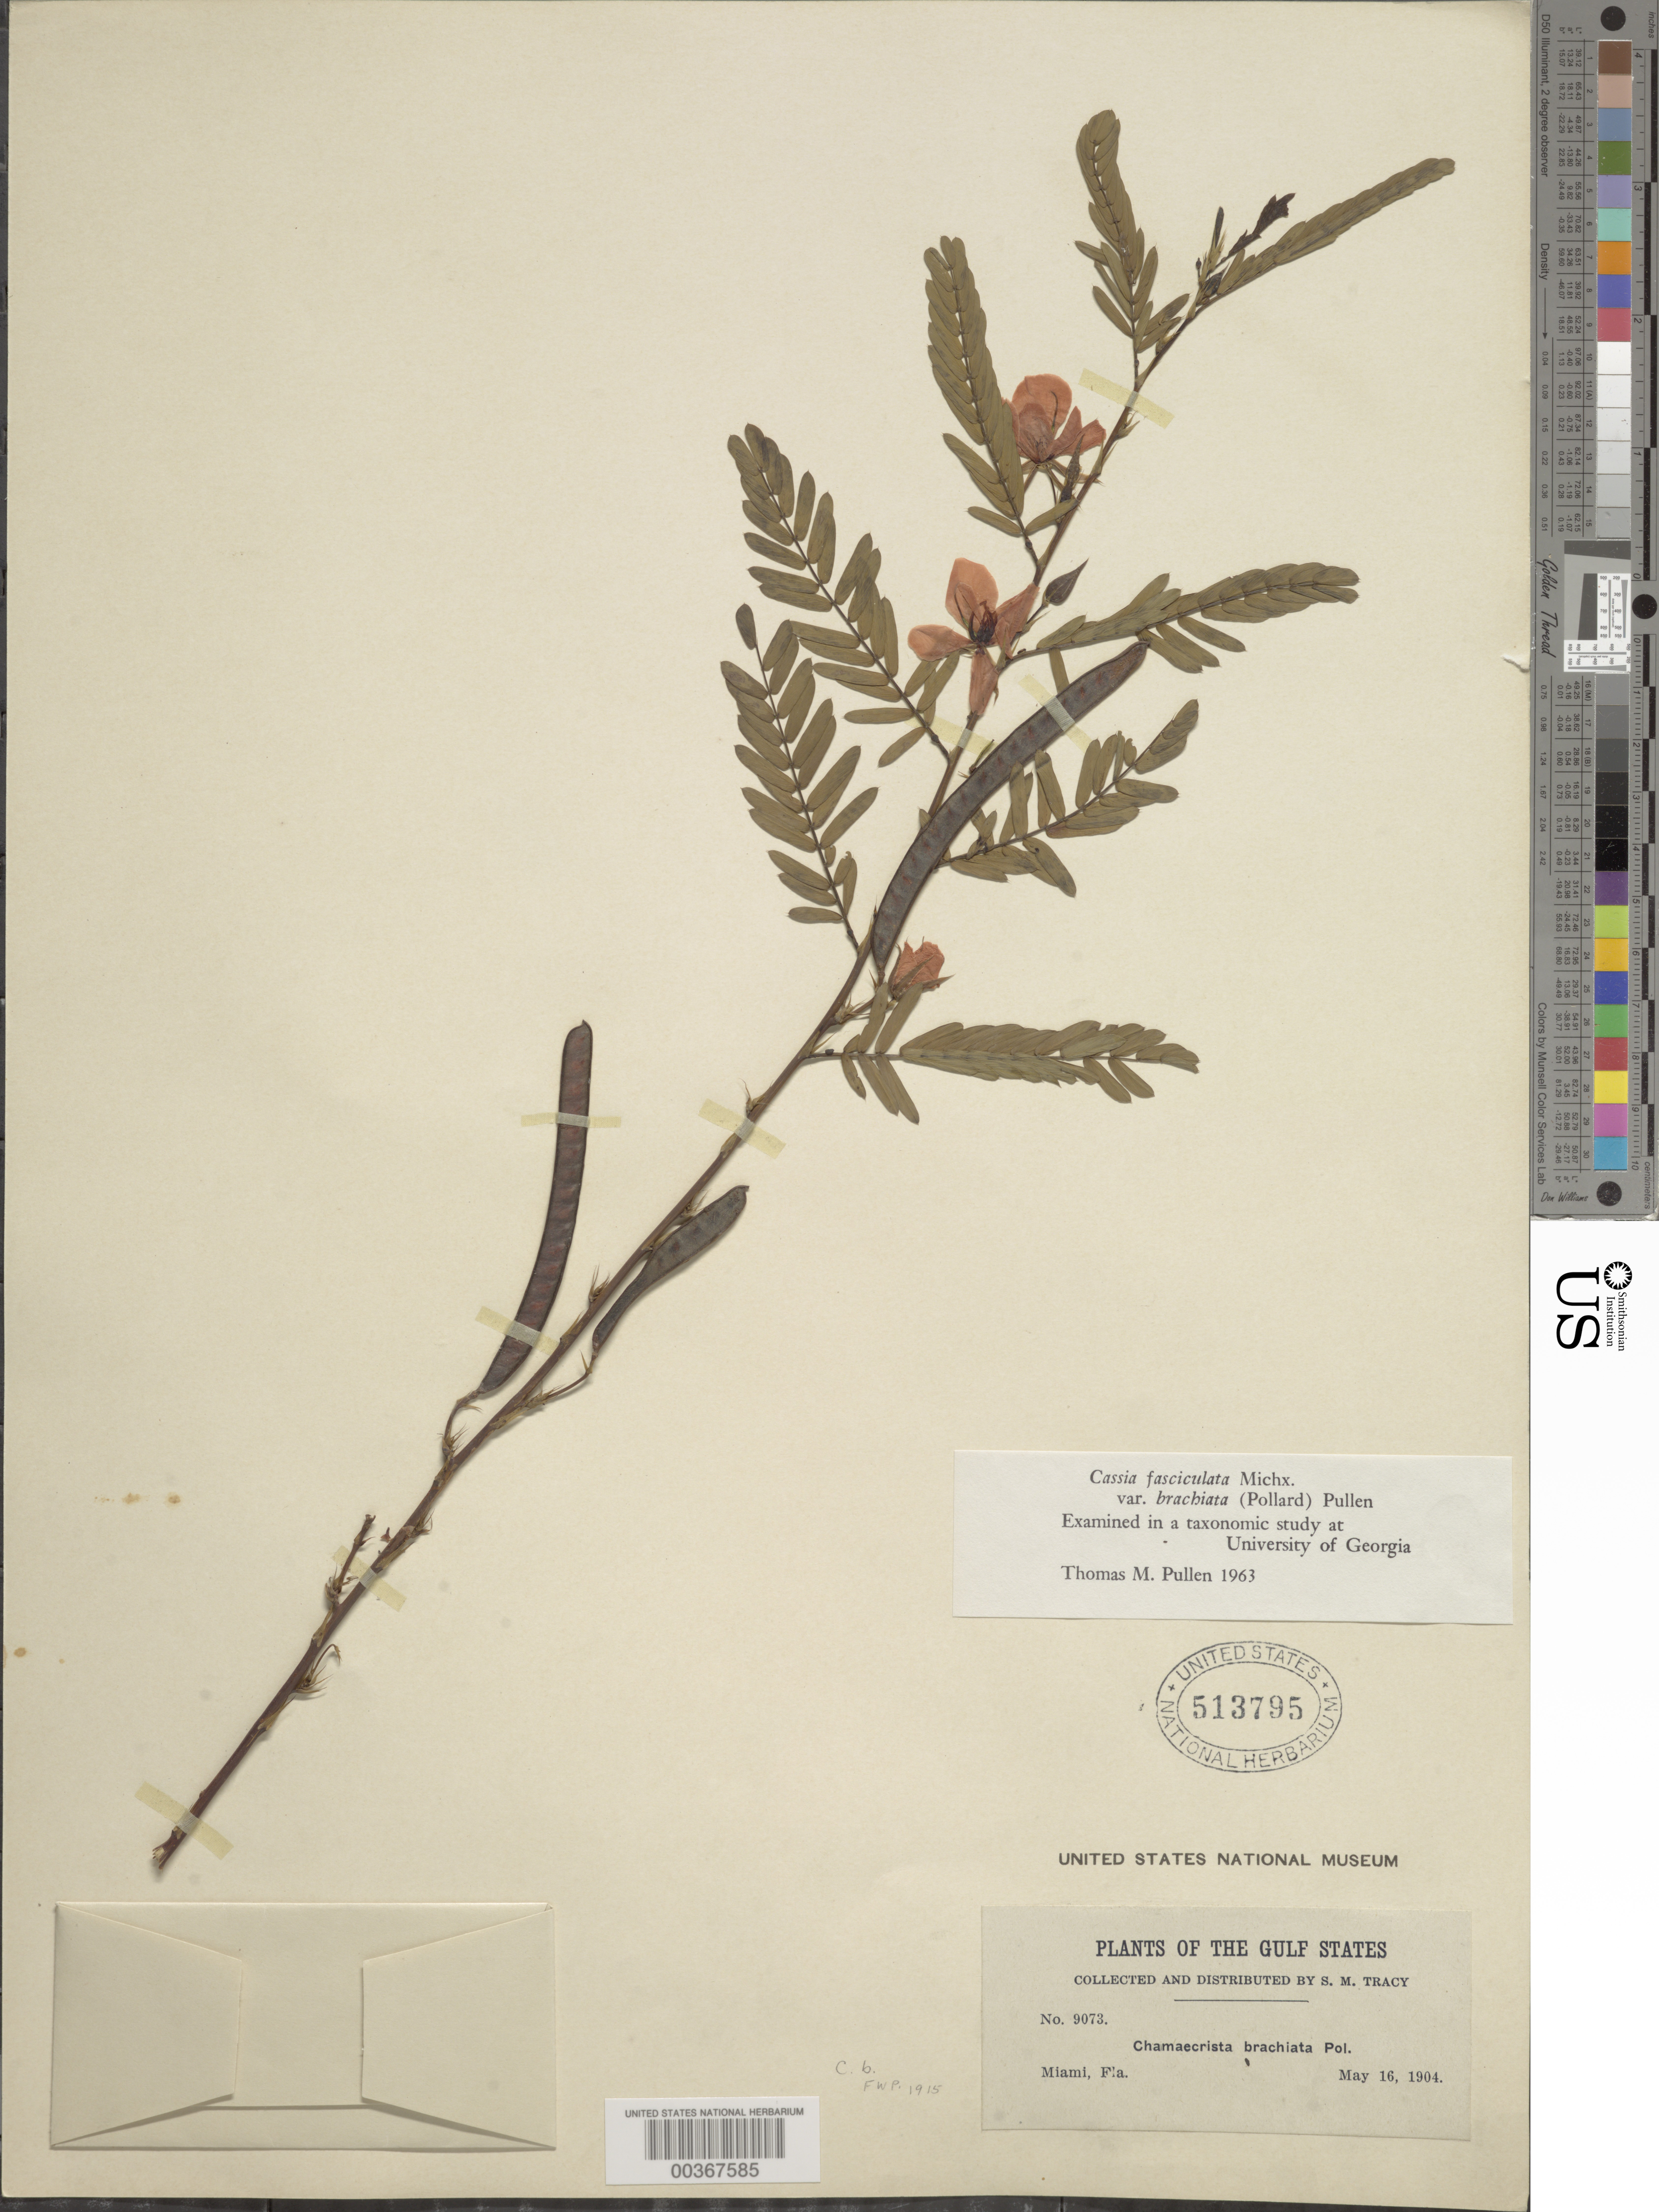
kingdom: Plantae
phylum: Tracheophyta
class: Magnoliopsida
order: Fabales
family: Fabaceae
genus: Chamaecrista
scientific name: Chamaecrista fasciculata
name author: (Michx.) Greene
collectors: S. M. Tracy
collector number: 9073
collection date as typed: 16 May 1904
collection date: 1904-05-16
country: United States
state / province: Florida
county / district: Dade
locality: Miami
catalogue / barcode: US 513795